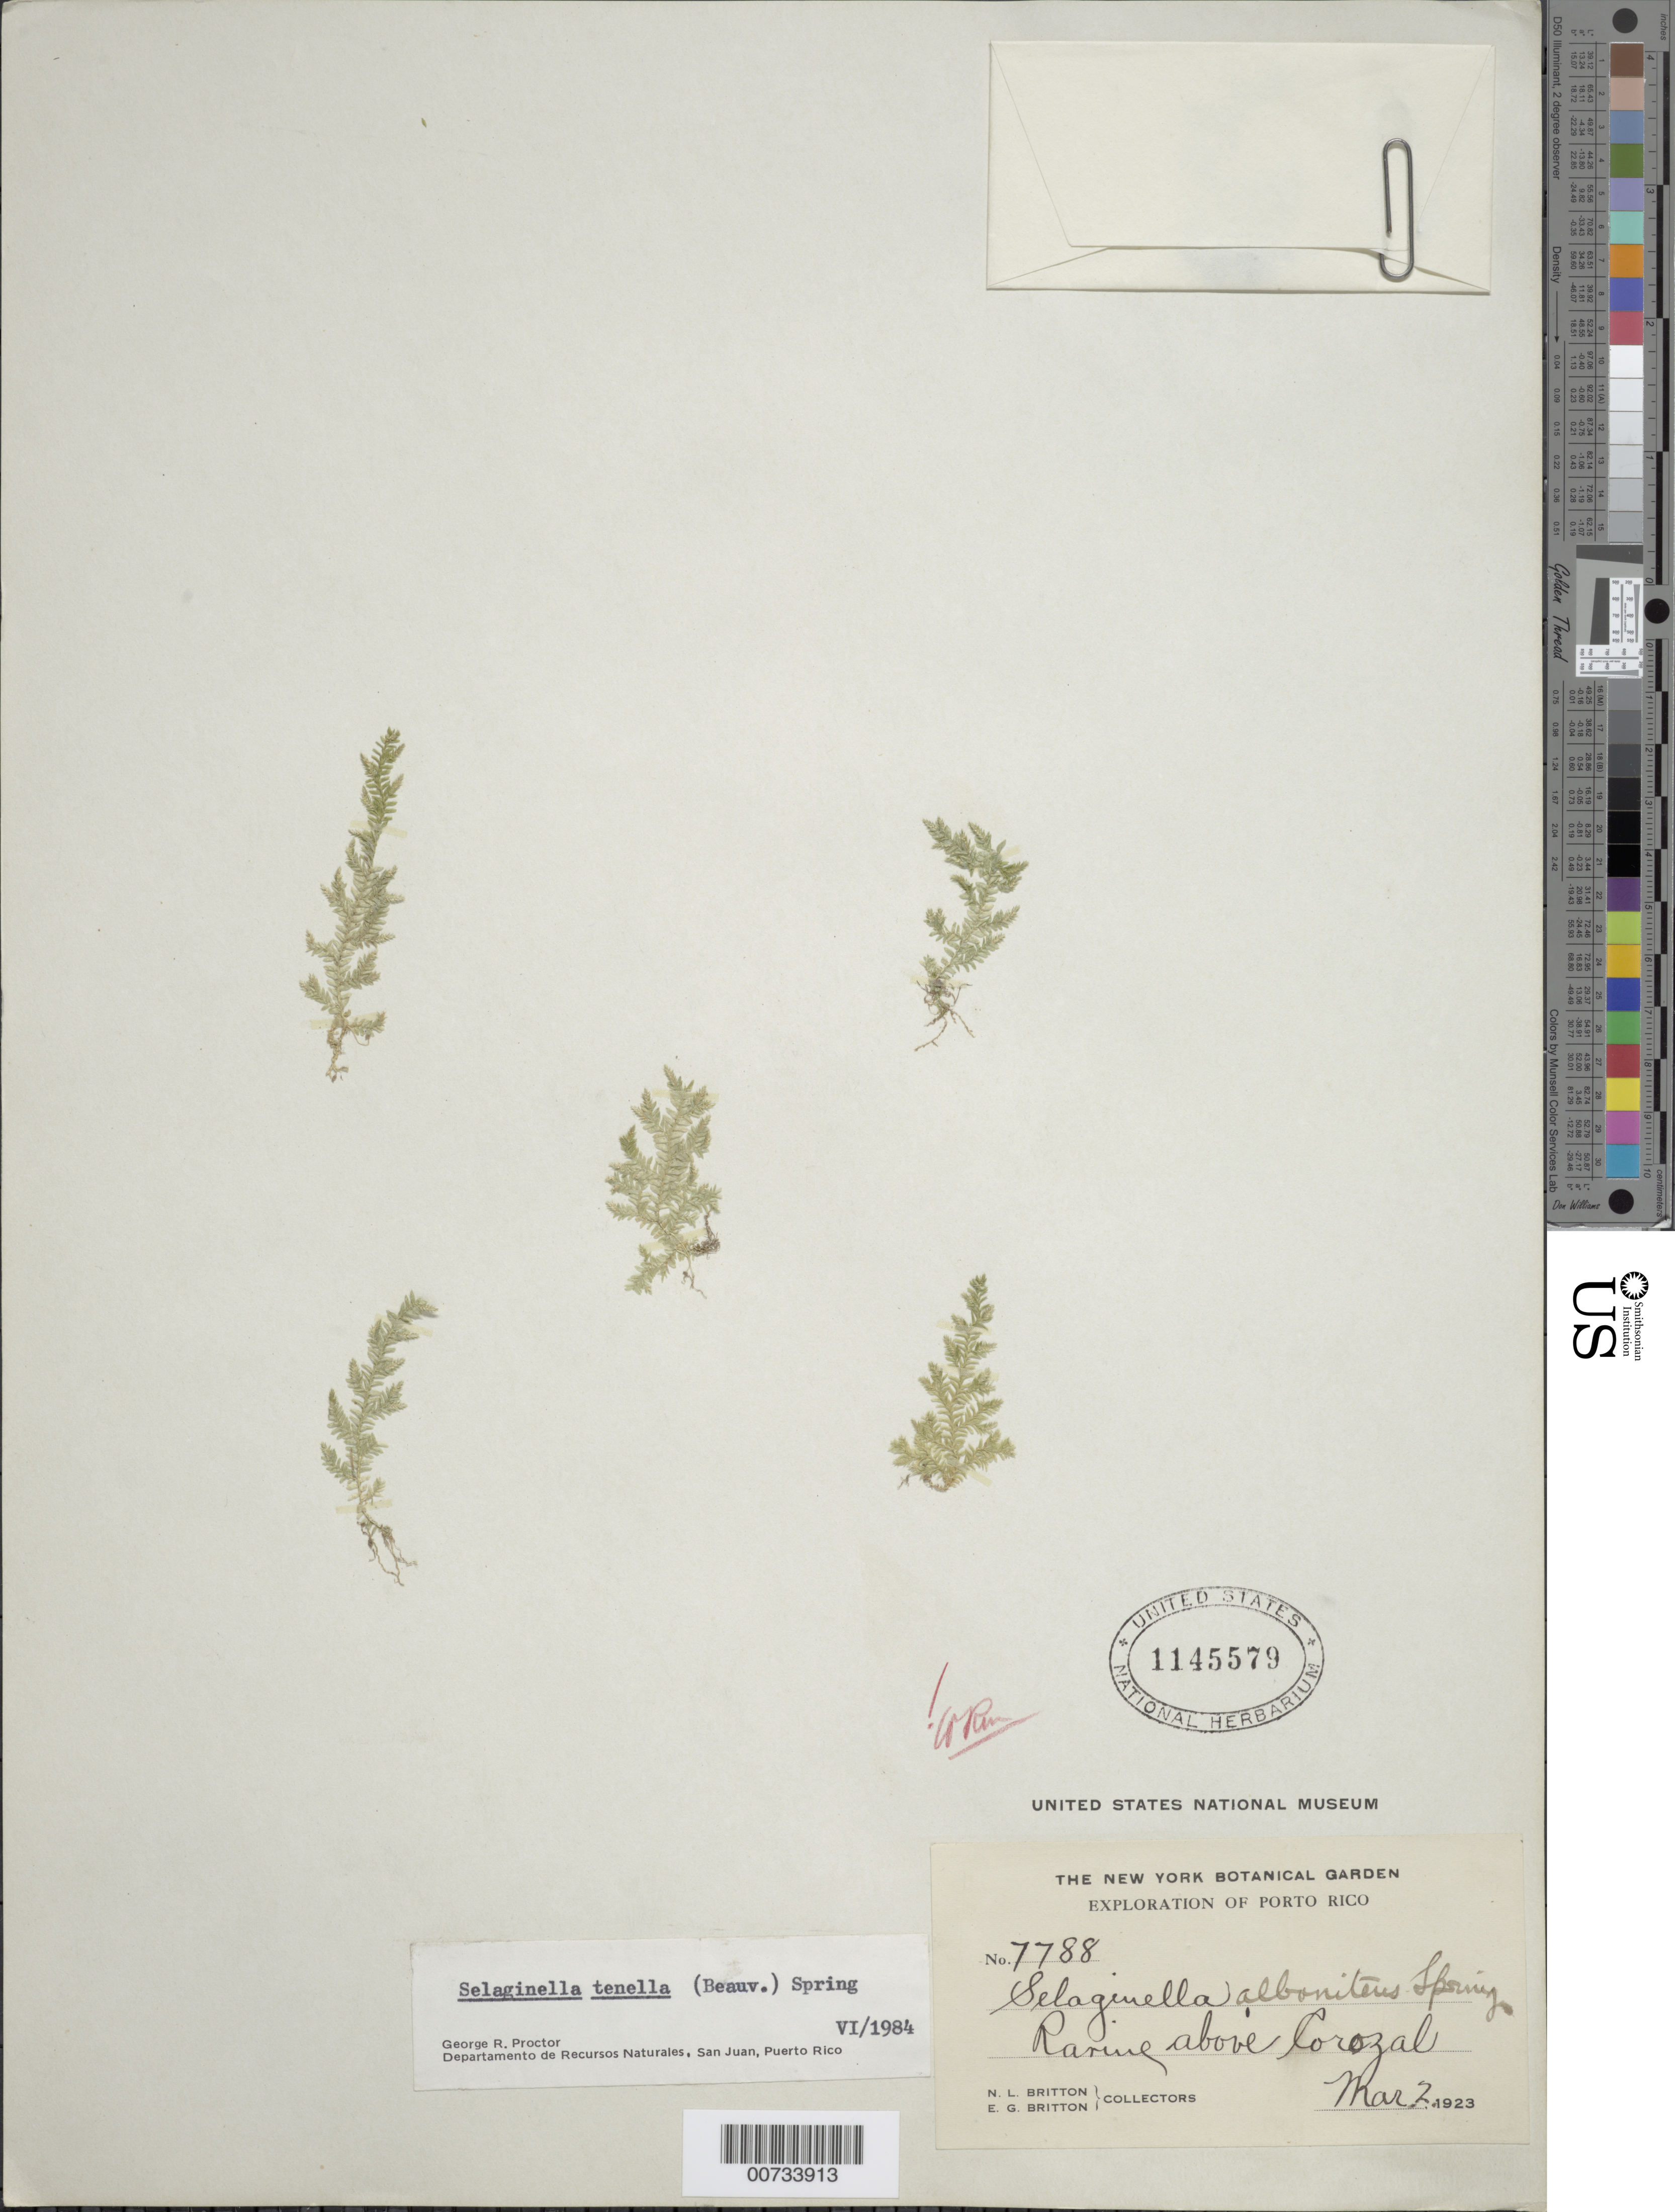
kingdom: Plantae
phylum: Tracheophyta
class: Lycopodiopsida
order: Selaginellales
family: Selaginellaceae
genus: Selaginella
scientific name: Selaginella tenella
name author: (P. Beauv.) Spring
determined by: Proctor, G. R.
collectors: N. Britton & E. G. Britton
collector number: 7788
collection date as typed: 02 Mar 1923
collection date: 1923-03-02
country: Puerto Rico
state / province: Corozal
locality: Corozal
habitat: Ravine above Corozal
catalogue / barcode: US 1145579